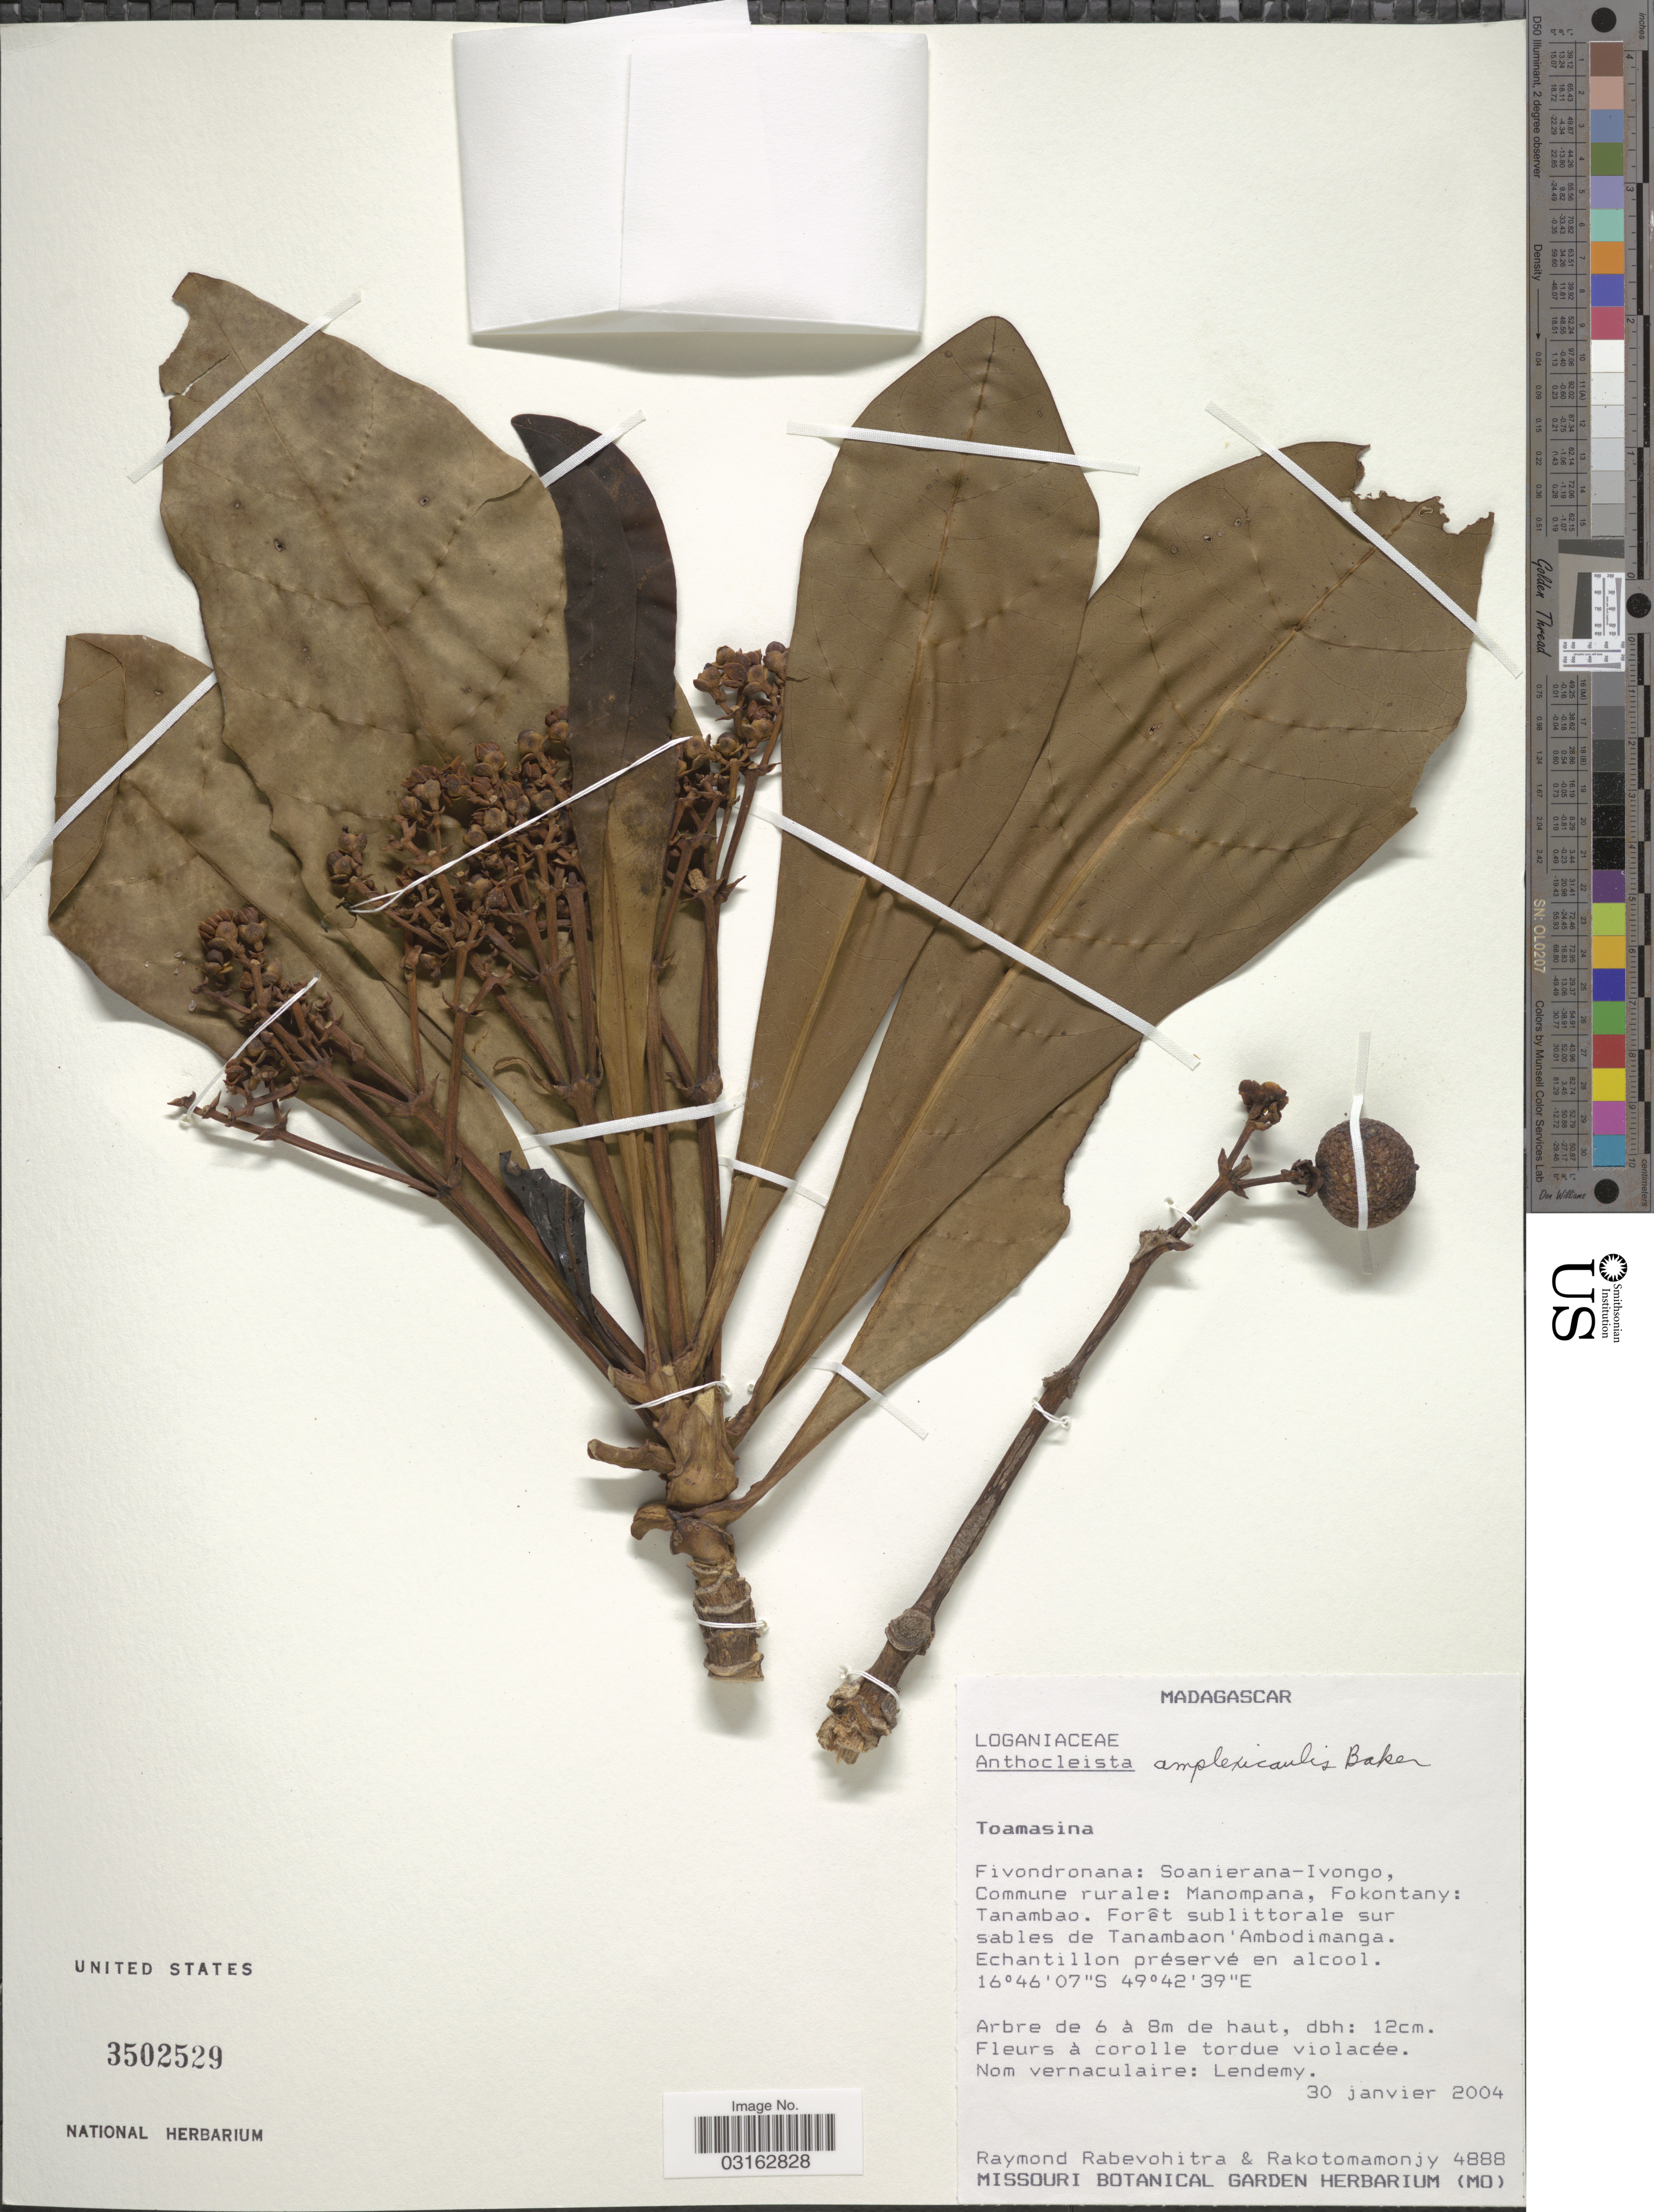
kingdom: Plantae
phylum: Tracheophyta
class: Magnoliopsida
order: Gentianales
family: Gentianaceae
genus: Anthocleista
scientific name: Anthocleista amplexicaulis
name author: Baker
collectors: R. Rabevohitra & Rakotomamonjy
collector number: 4888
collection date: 2004-01-30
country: Madagascar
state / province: Analanjirofo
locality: Fivondronana: Soanierana-Ivongo, Commune rurale: Manompana, Fokontany: Tanambao. Forêt sublittorale sur sables de Tanambaon 'Ambodimanga.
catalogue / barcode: US 3502529